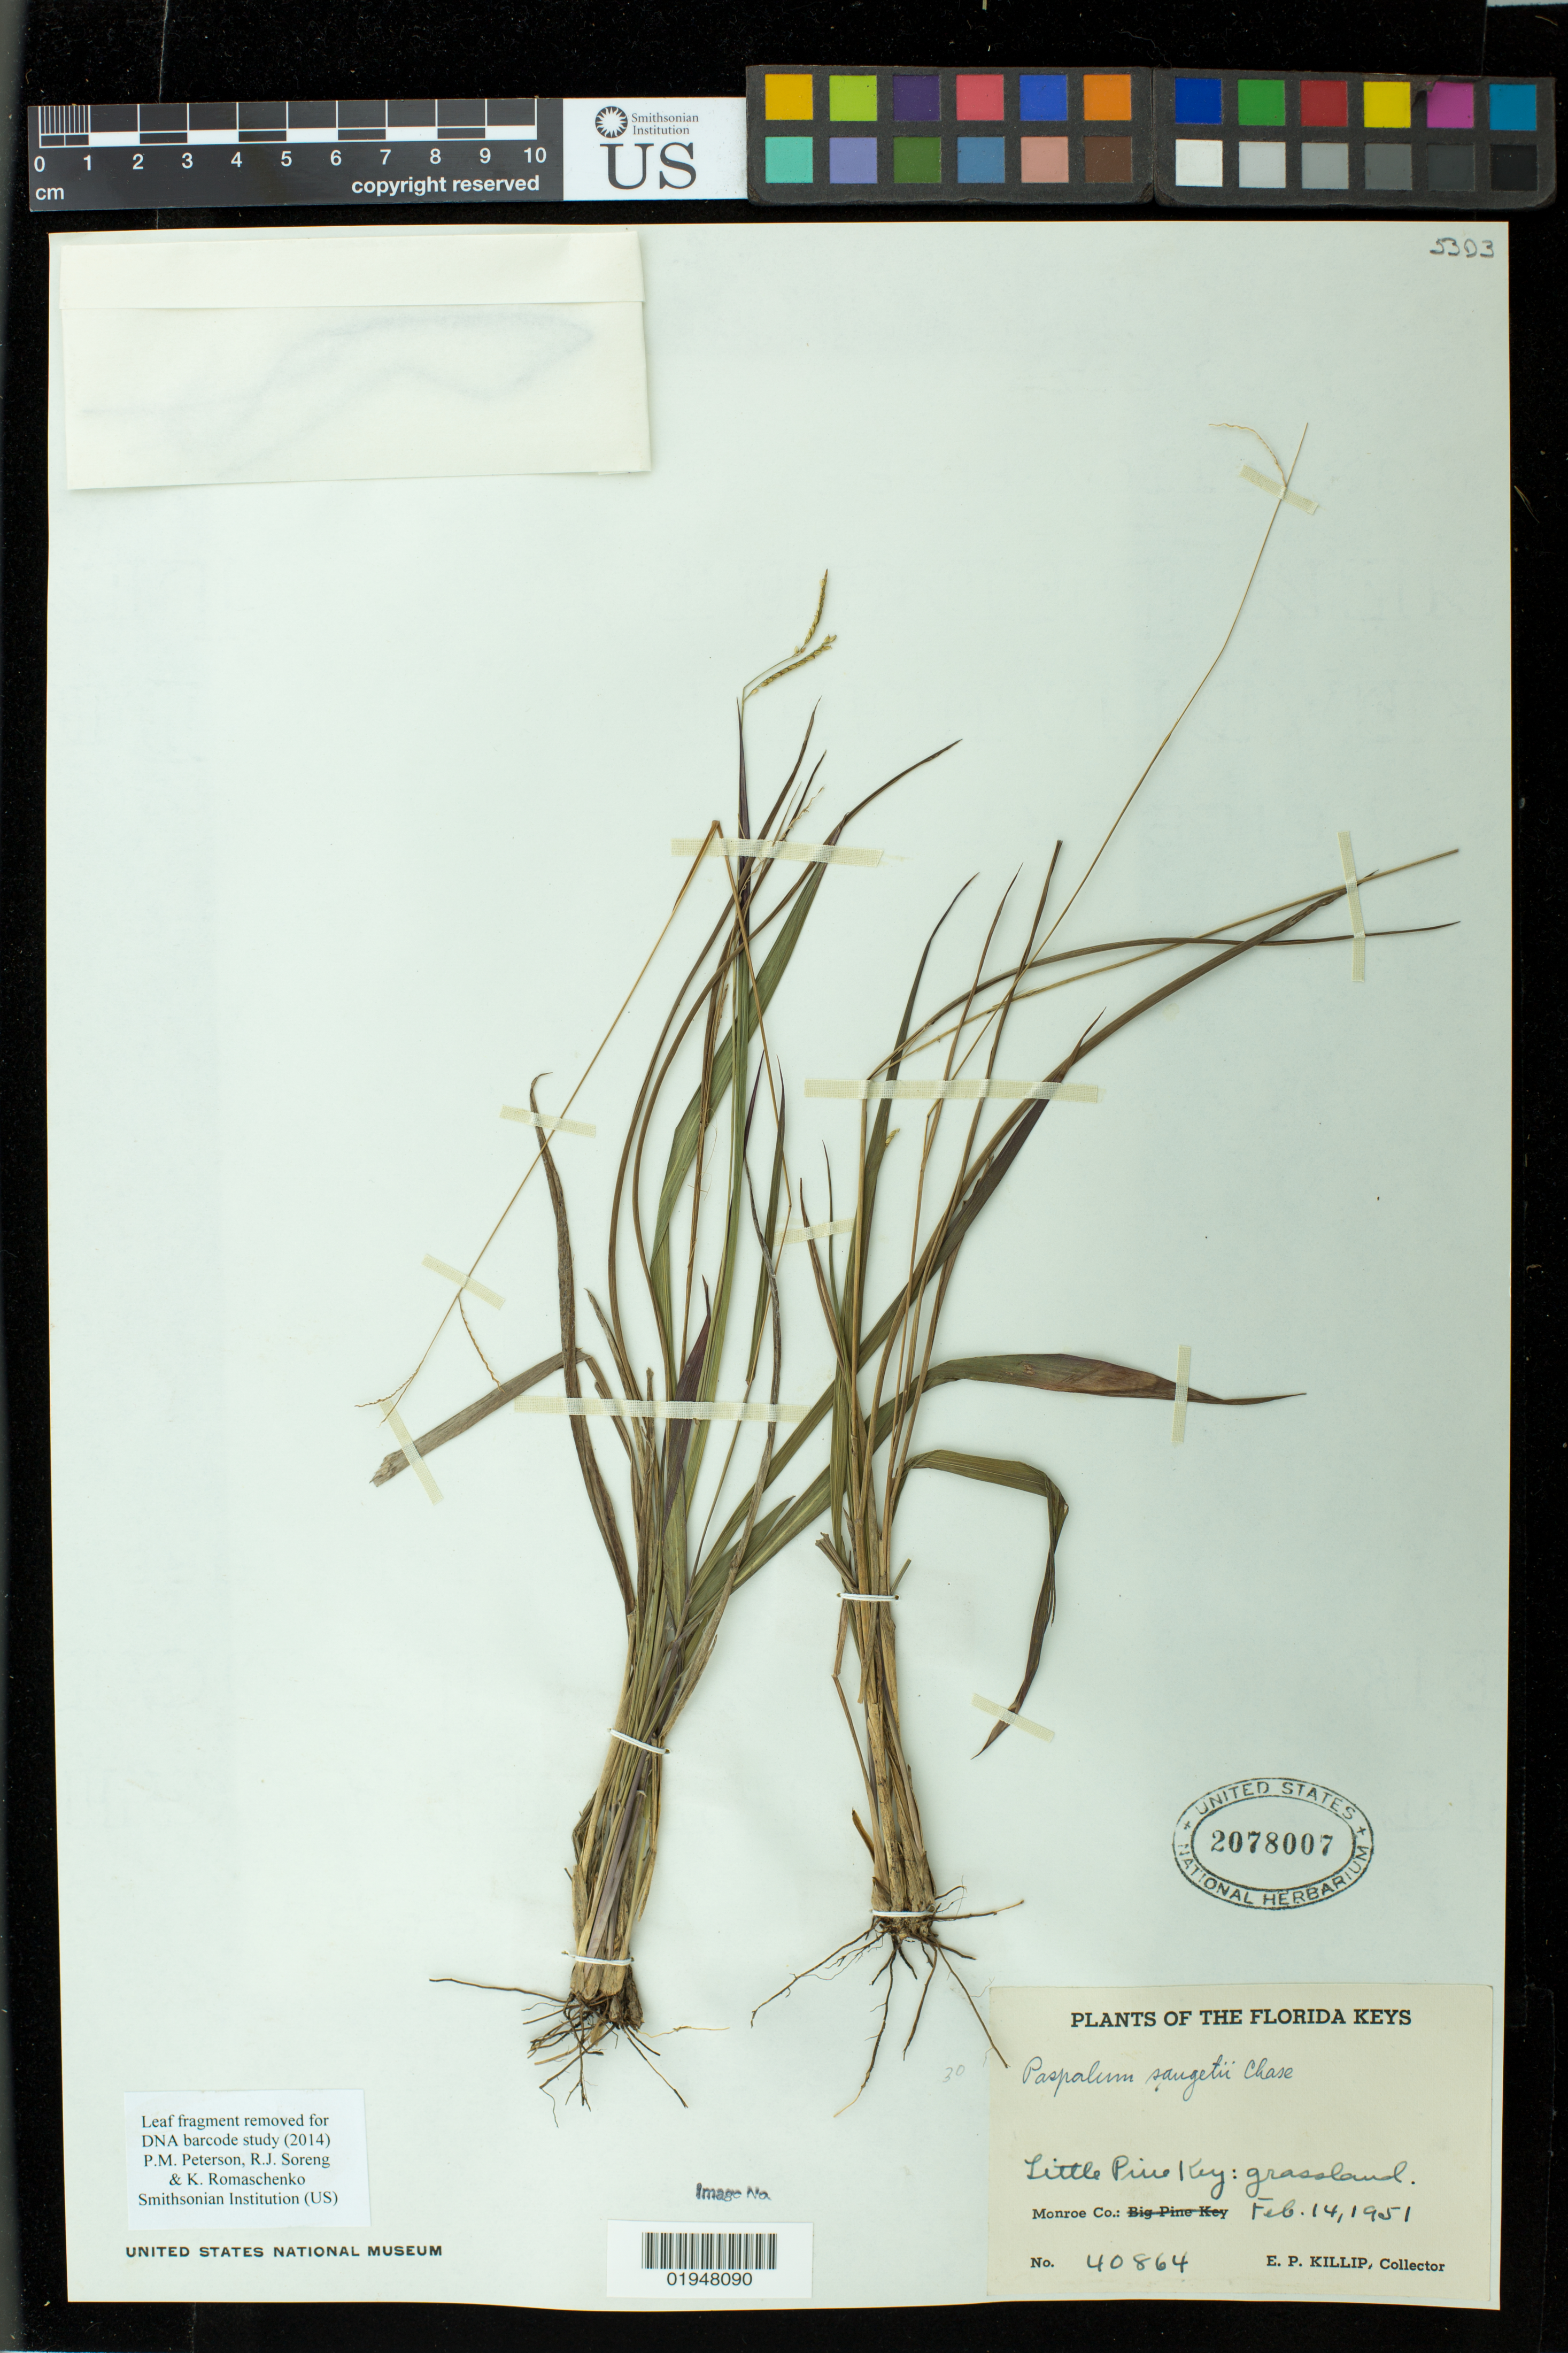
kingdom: Plantae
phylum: Tracheophyta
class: Liliopsida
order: Poales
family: Poaceae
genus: Paspalum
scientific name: Paspalum saugetii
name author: Chase ex Ekman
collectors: E. P. Killip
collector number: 40864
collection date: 1951-02-14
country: United States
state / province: Florida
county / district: Monroe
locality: Little Pine Key: grassland.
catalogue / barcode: US 2078007